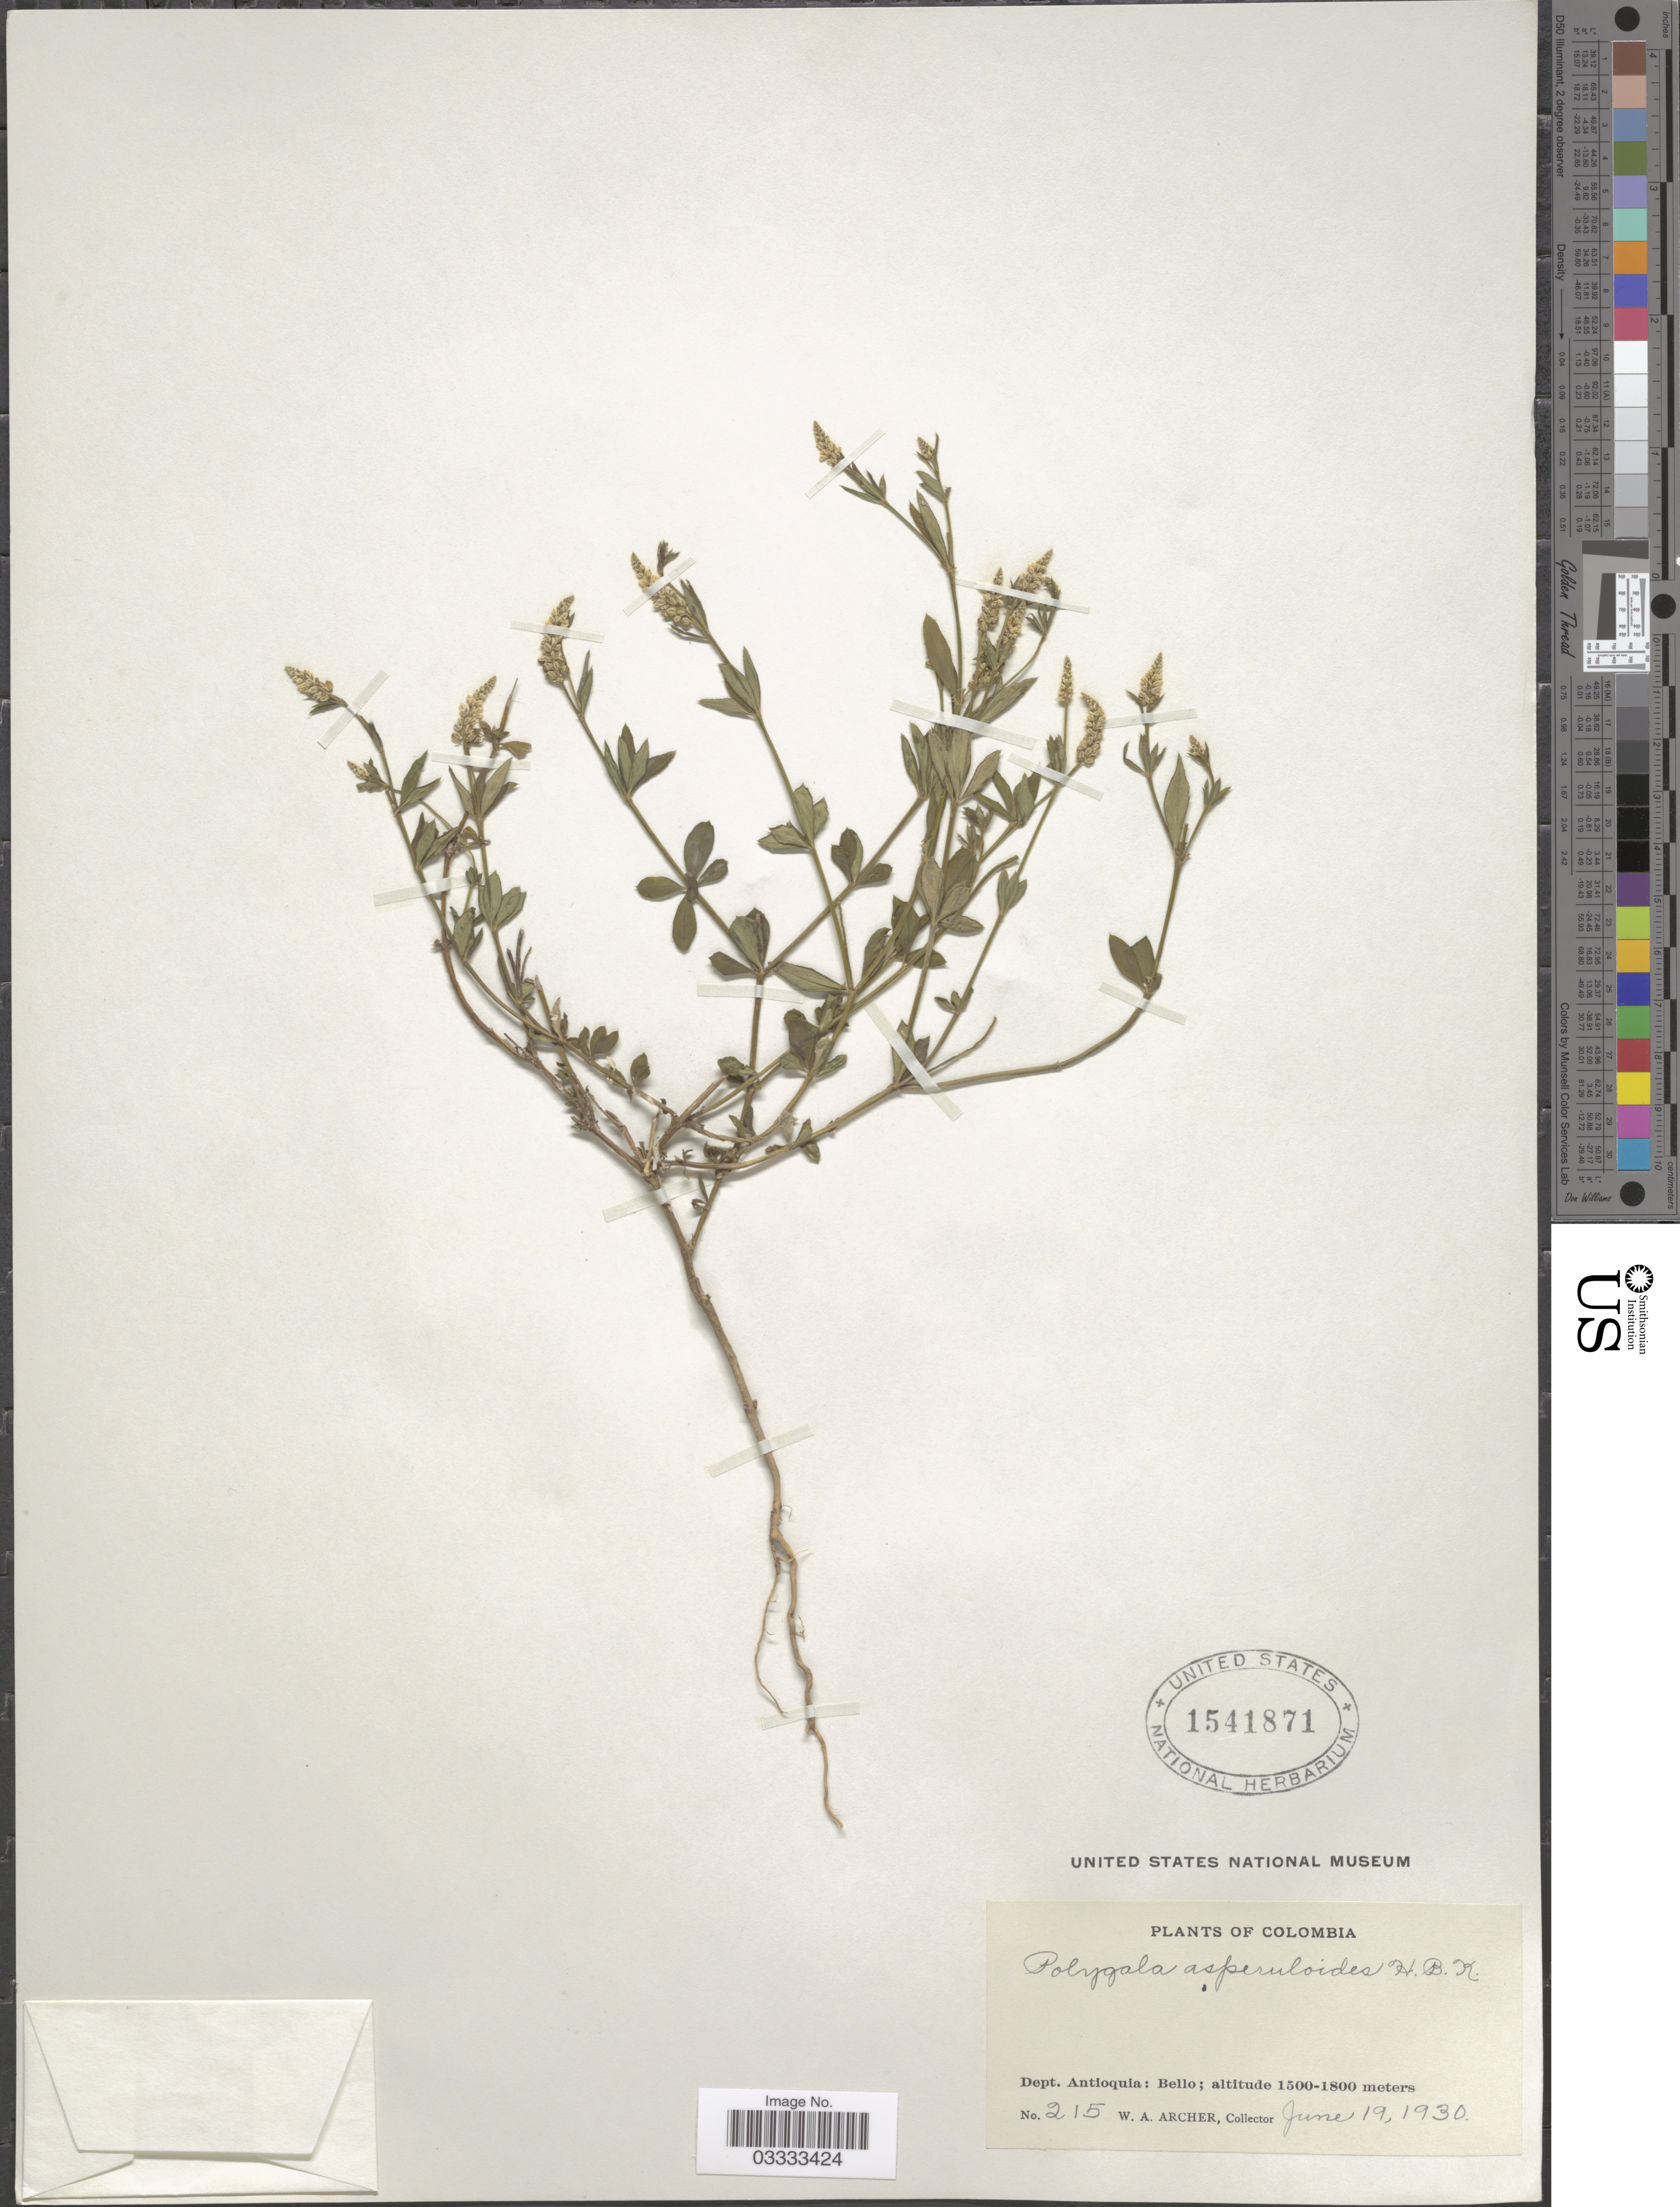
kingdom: Plantae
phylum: Tracheophyta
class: Magnoliopsida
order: Fabales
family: Polygalaceae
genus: Polygala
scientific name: Polygala asperuloides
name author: Kunth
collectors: W. Archer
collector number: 215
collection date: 1930-06-19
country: Colombia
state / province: Antioquia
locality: Dept. Antioquia: Bello.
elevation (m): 1500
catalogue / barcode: US 1541871